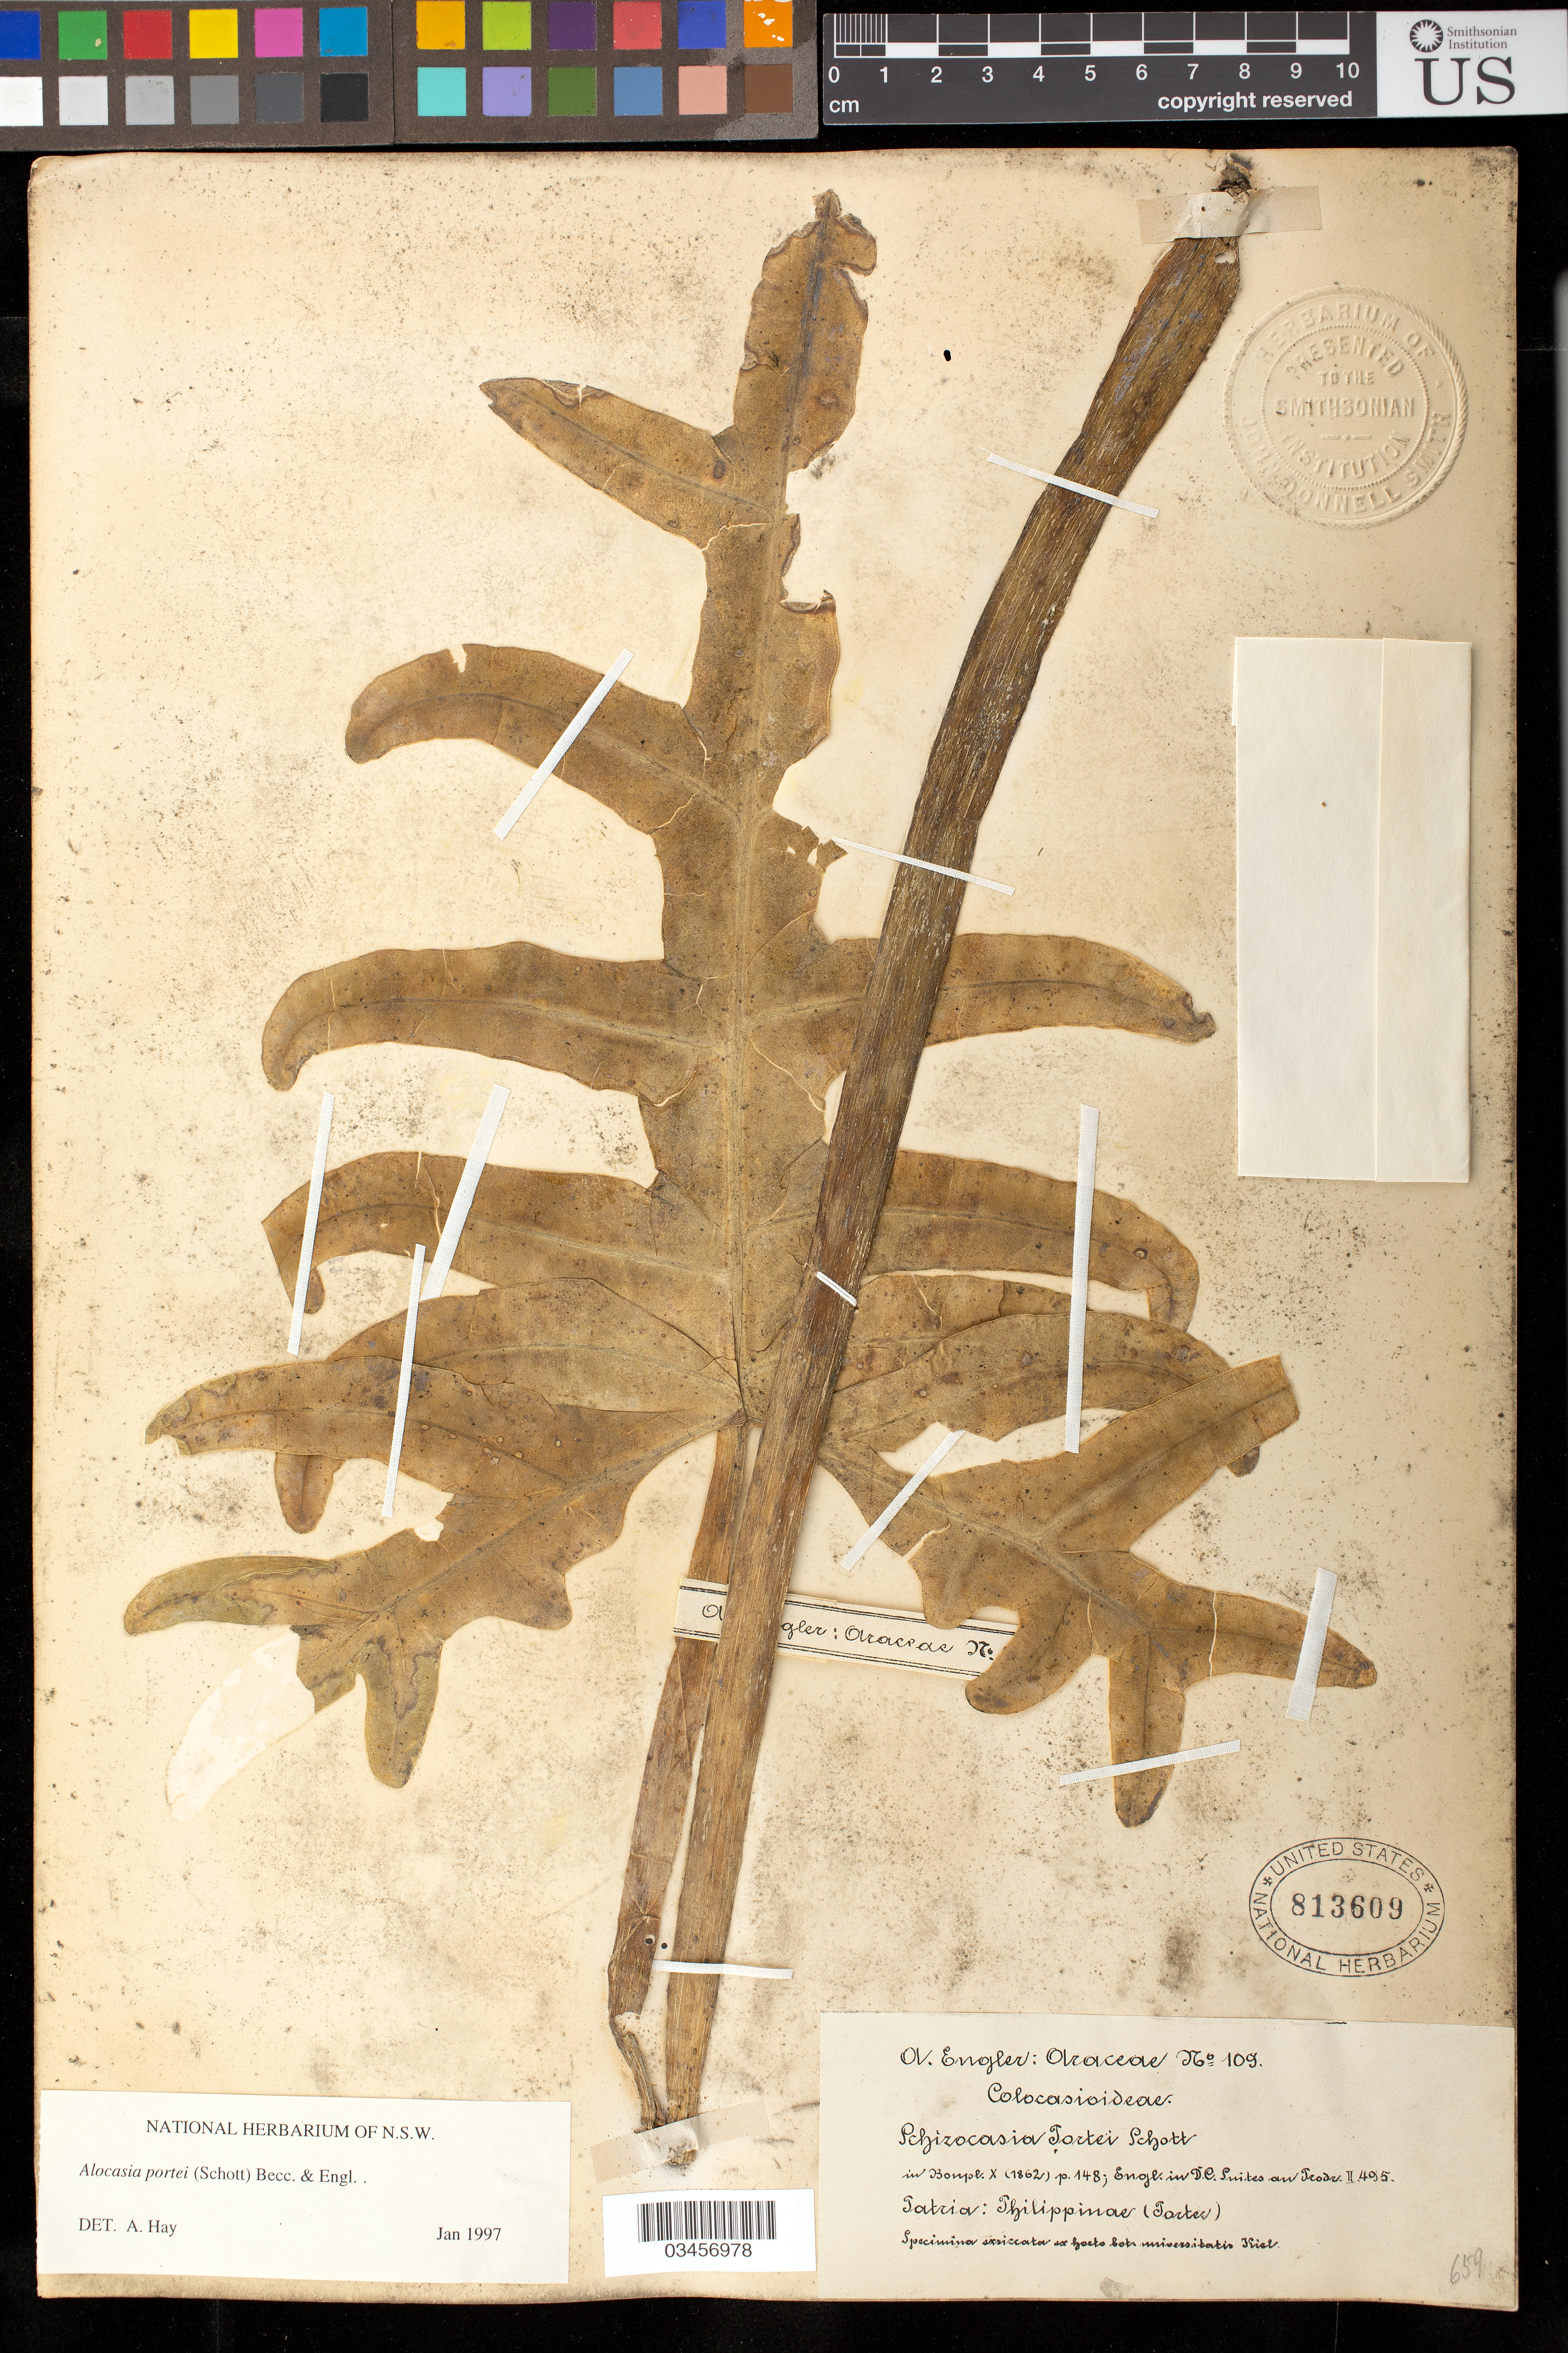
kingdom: Plantae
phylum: Tracheophyta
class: Liliopsida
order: Alismatales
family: Araceae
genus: Alocasia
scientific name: Alocasia portei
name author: Schott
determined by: Hay, A.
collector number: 109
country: Philippines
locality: Patria [?]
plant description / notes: Label hard to read. Collector could be Engler?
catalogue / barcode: US 813609